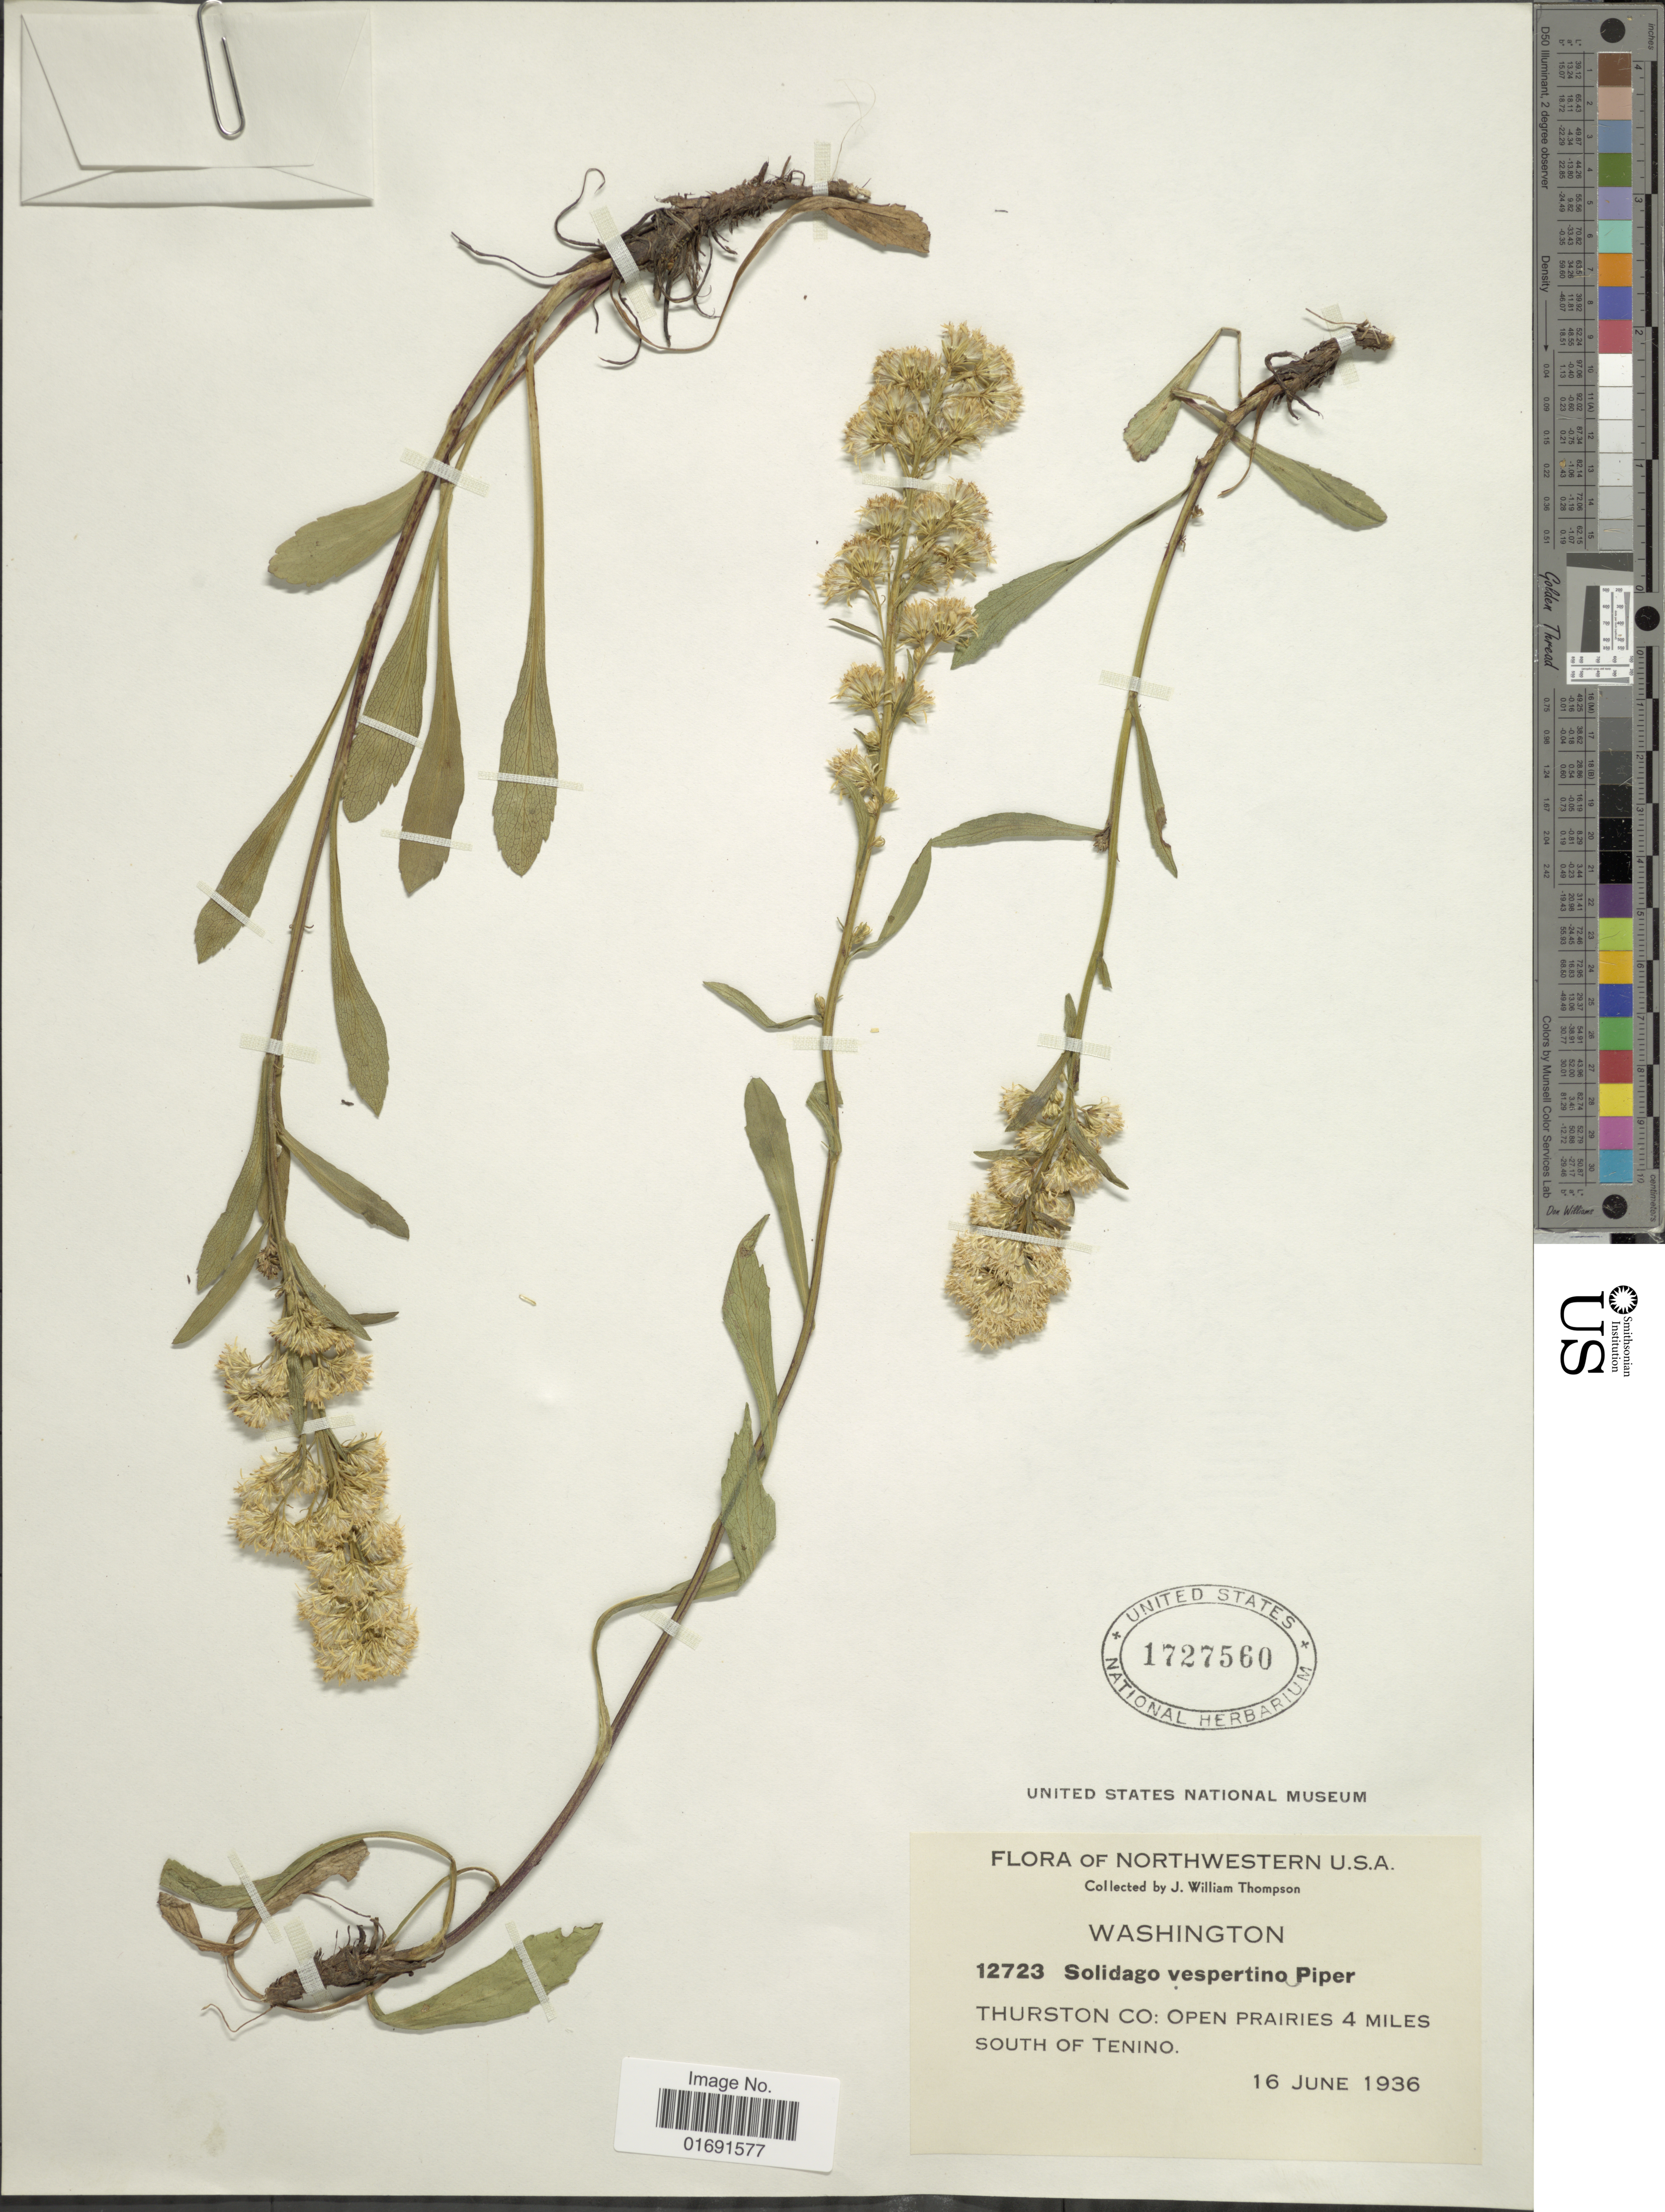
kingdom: Plantae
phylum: Tracheophyta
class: Magnoliopsida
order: Asterales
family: Asteraceae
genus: Solidago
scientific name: Solidago vespertina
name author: Piper in Piper & Beattie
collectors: J. W. Thompson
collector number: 12723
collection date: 1936-06-16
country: United States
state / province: Washington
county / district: Thurston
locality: Northwestern U. S. A., Thurston Co, ope prairies 4 miles south of Tenino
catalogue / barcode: US 1727560